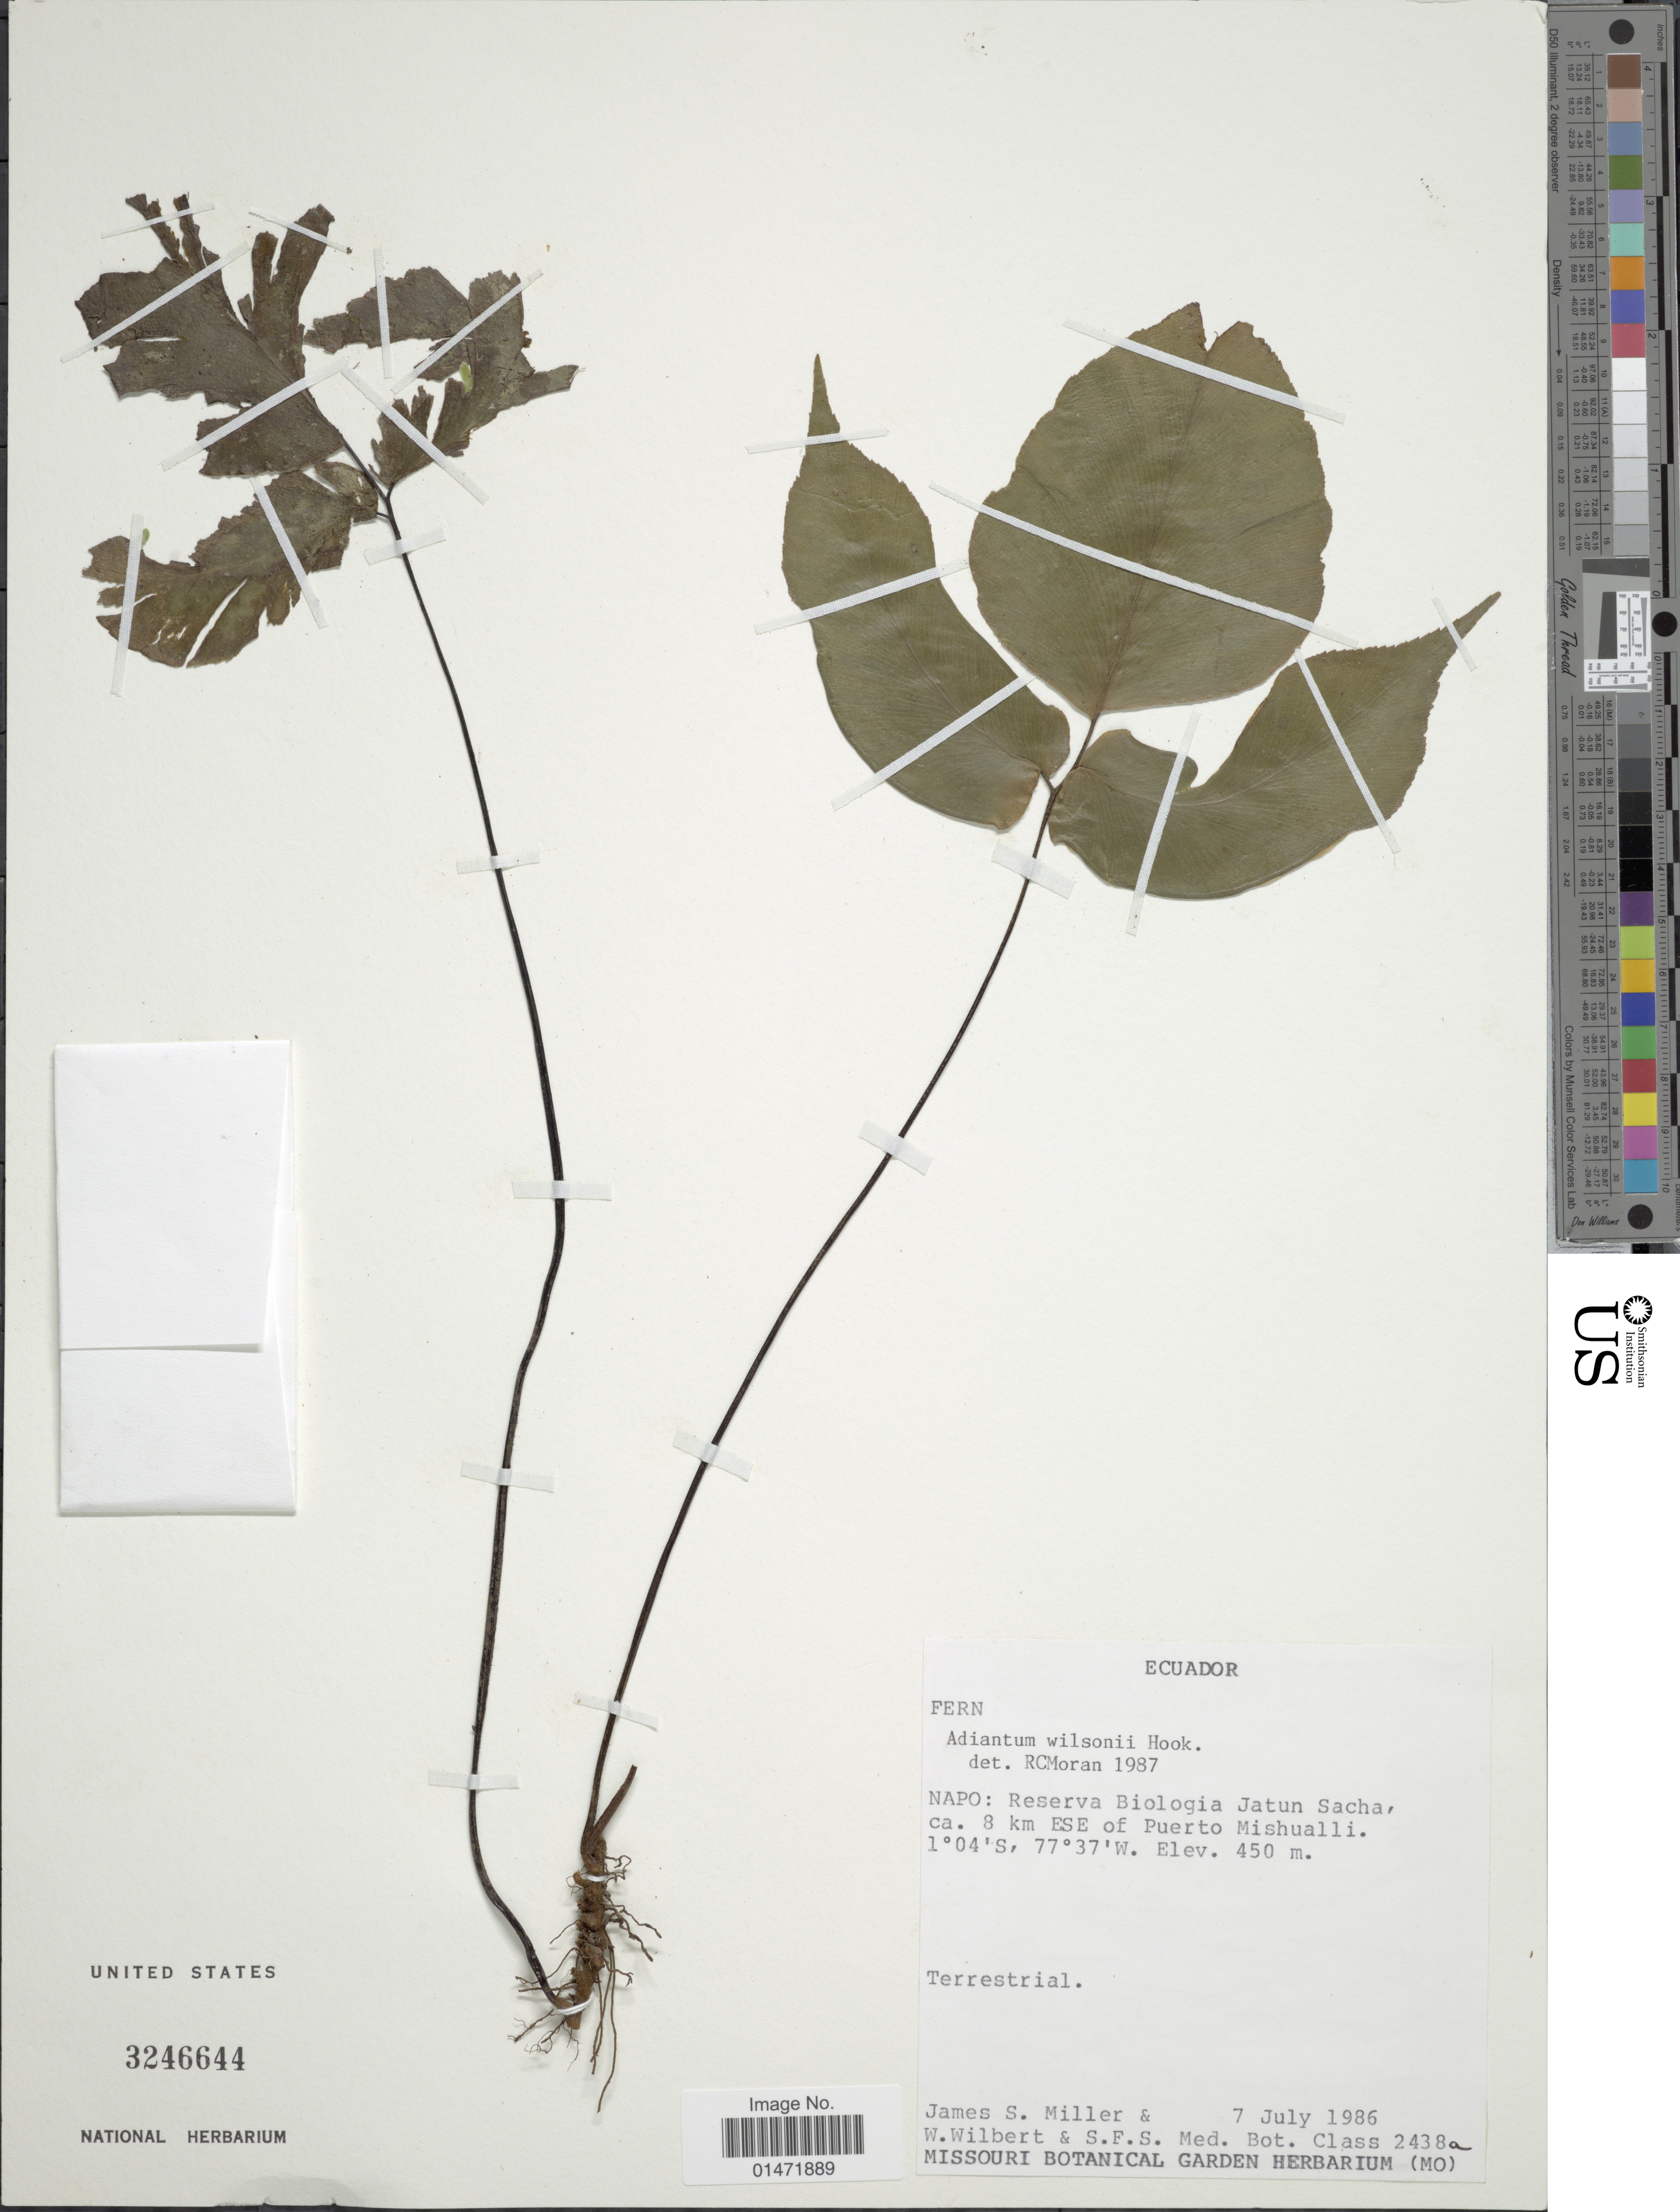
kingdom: Plantae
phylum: Tracheophyta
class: Polypodiopsida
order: Polypodiales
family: Pteridaceae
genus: Adiantum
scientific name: Adiantum wilsonii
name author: Hook.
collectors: J. S. Miller, W. Wilbert & S. F. S. Med. Bot. Class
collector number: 2438a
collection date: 1986-07-07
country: Ecuador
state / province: Napo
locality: Reserva Biologia Jatun Sacha, ca. 8 km ESE of Puerto Mishualli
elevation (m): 450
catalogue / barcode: US 3246644